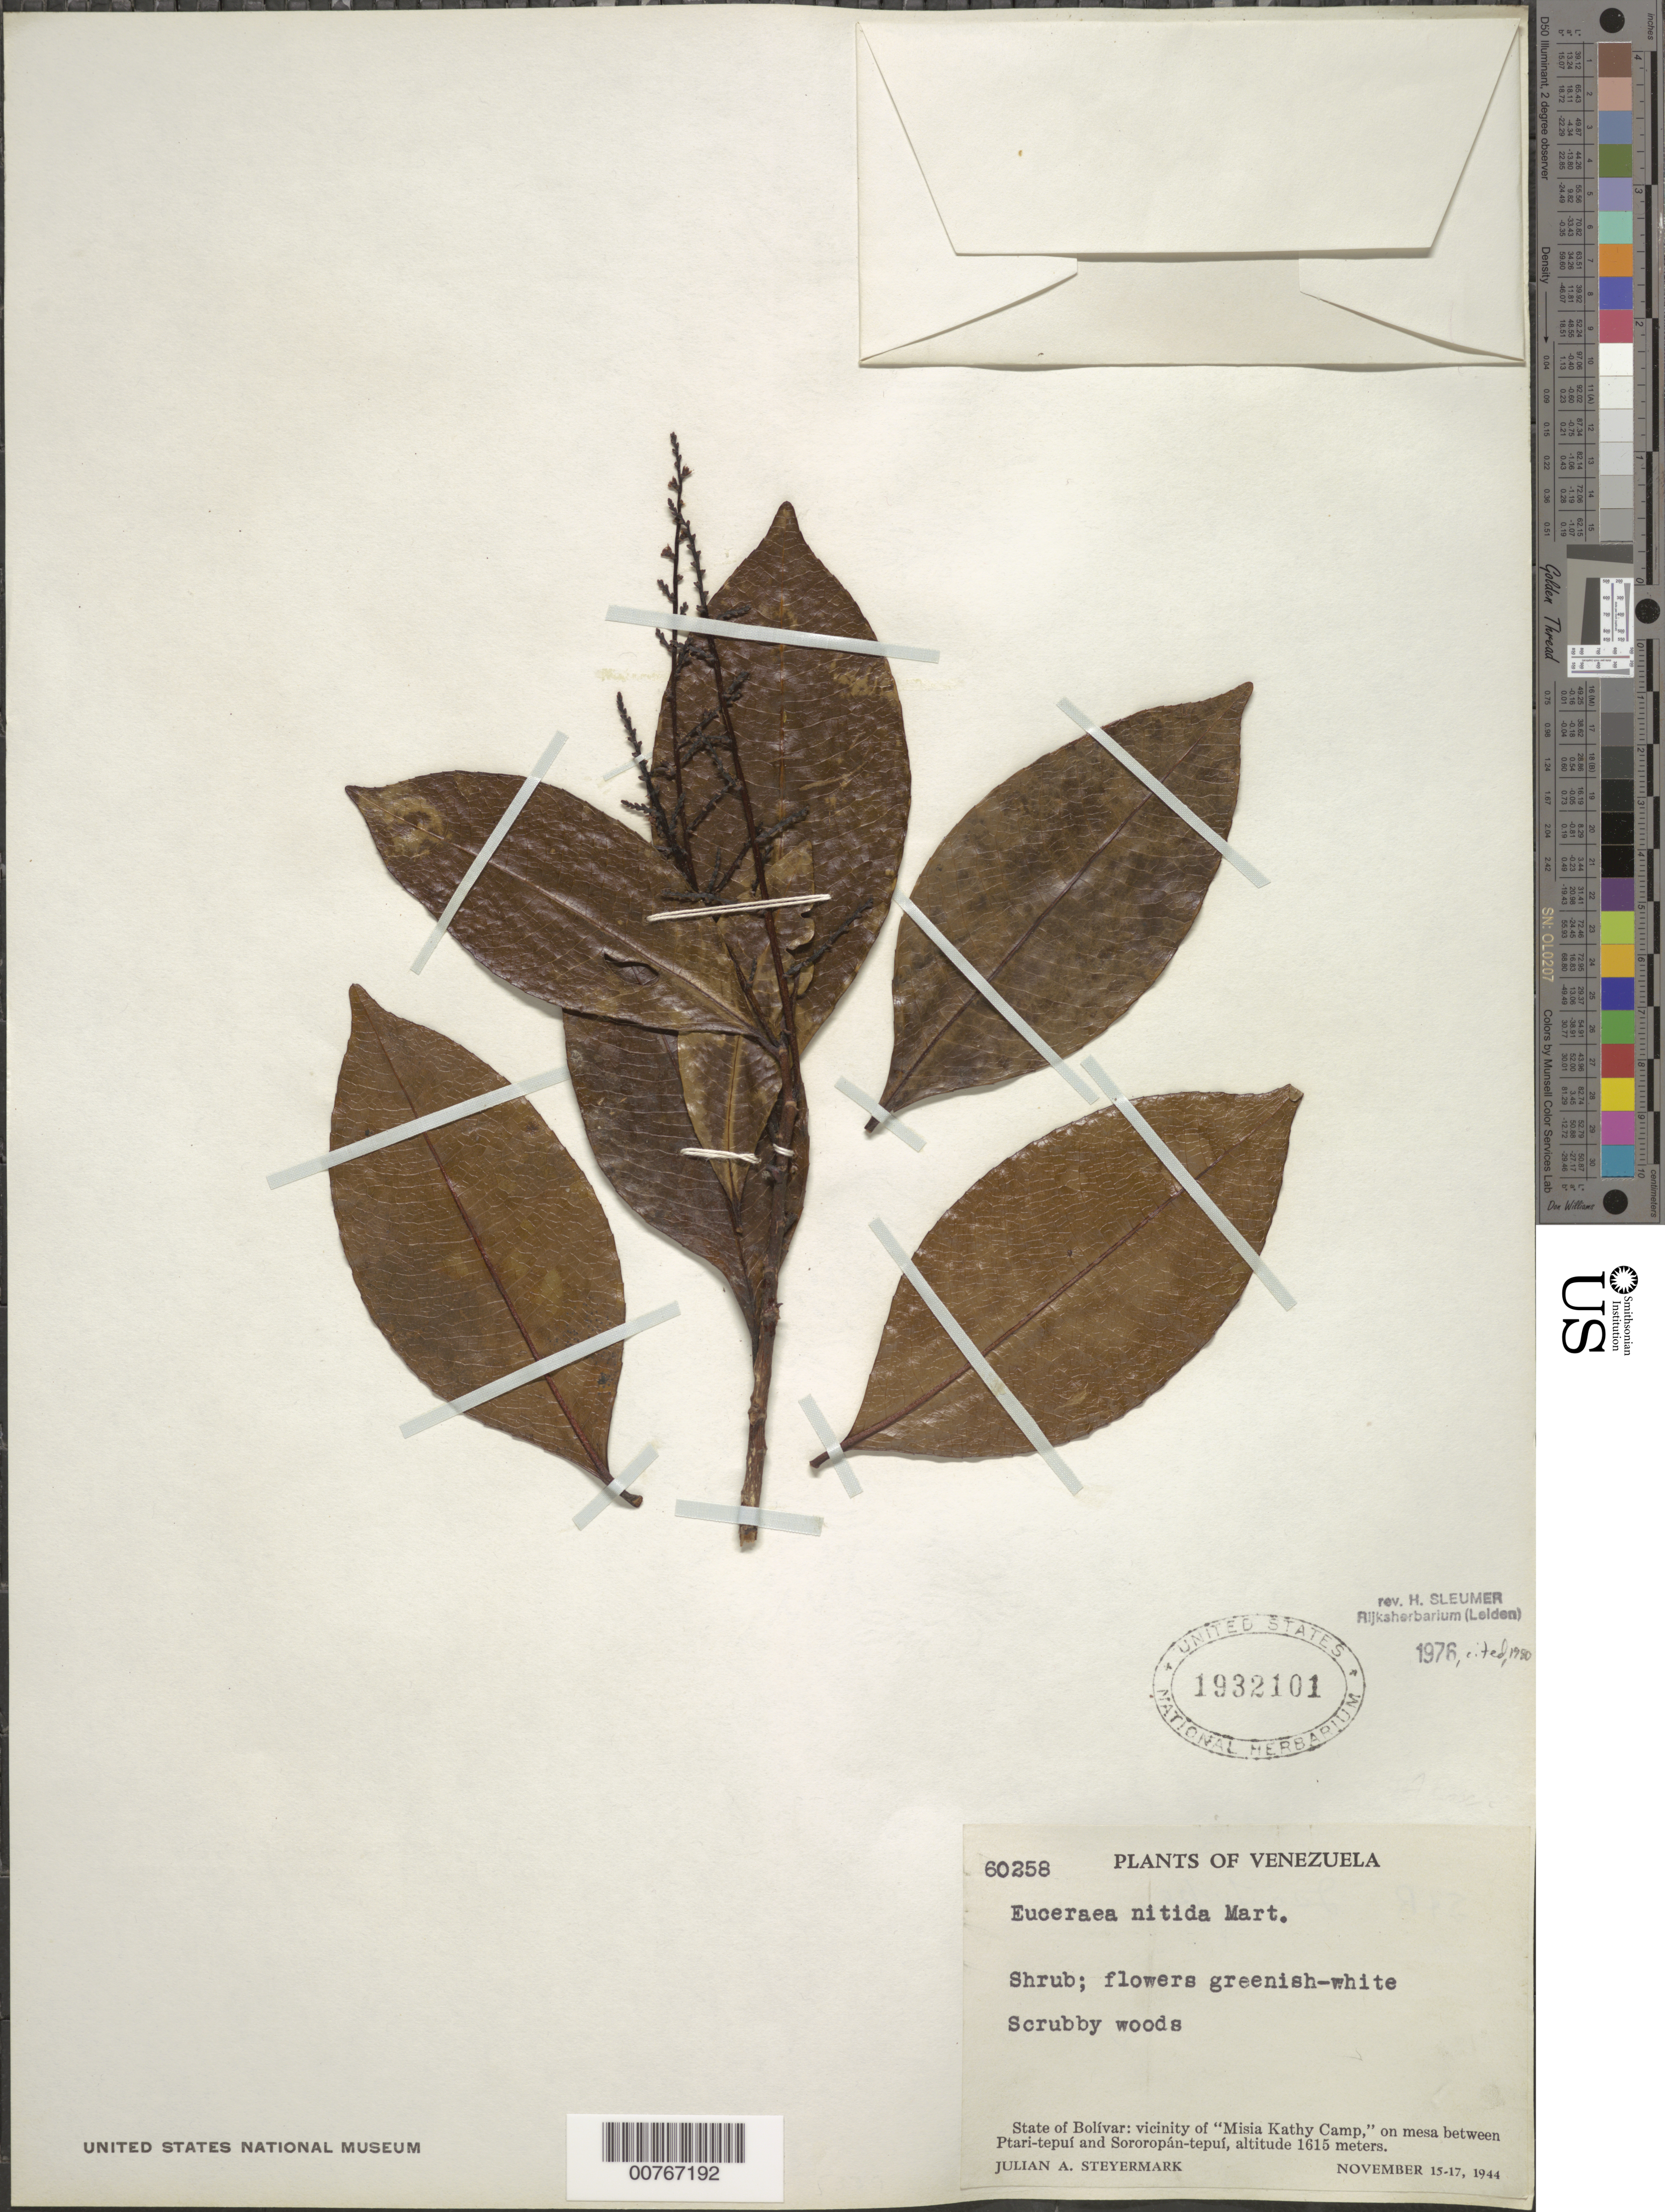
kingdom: Plantae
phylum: Tracheophyta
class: Magnoliopsida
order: Malpighiales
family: Salicaceae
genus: Casearia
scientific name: Casearia euceraea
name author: Mestier et al.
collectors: J. Steyermark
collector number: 60258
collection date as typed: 15-Nov-44 to 17-Nov-44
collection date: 1944-11-15/1944-11-17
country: Venezuela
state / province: Bolívar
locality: Ptari-tepuí to Sororopán-tepuí, vic. of Misia Kathy Camp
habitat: Scrubby woods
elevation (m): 1615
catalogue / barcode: US 1932101